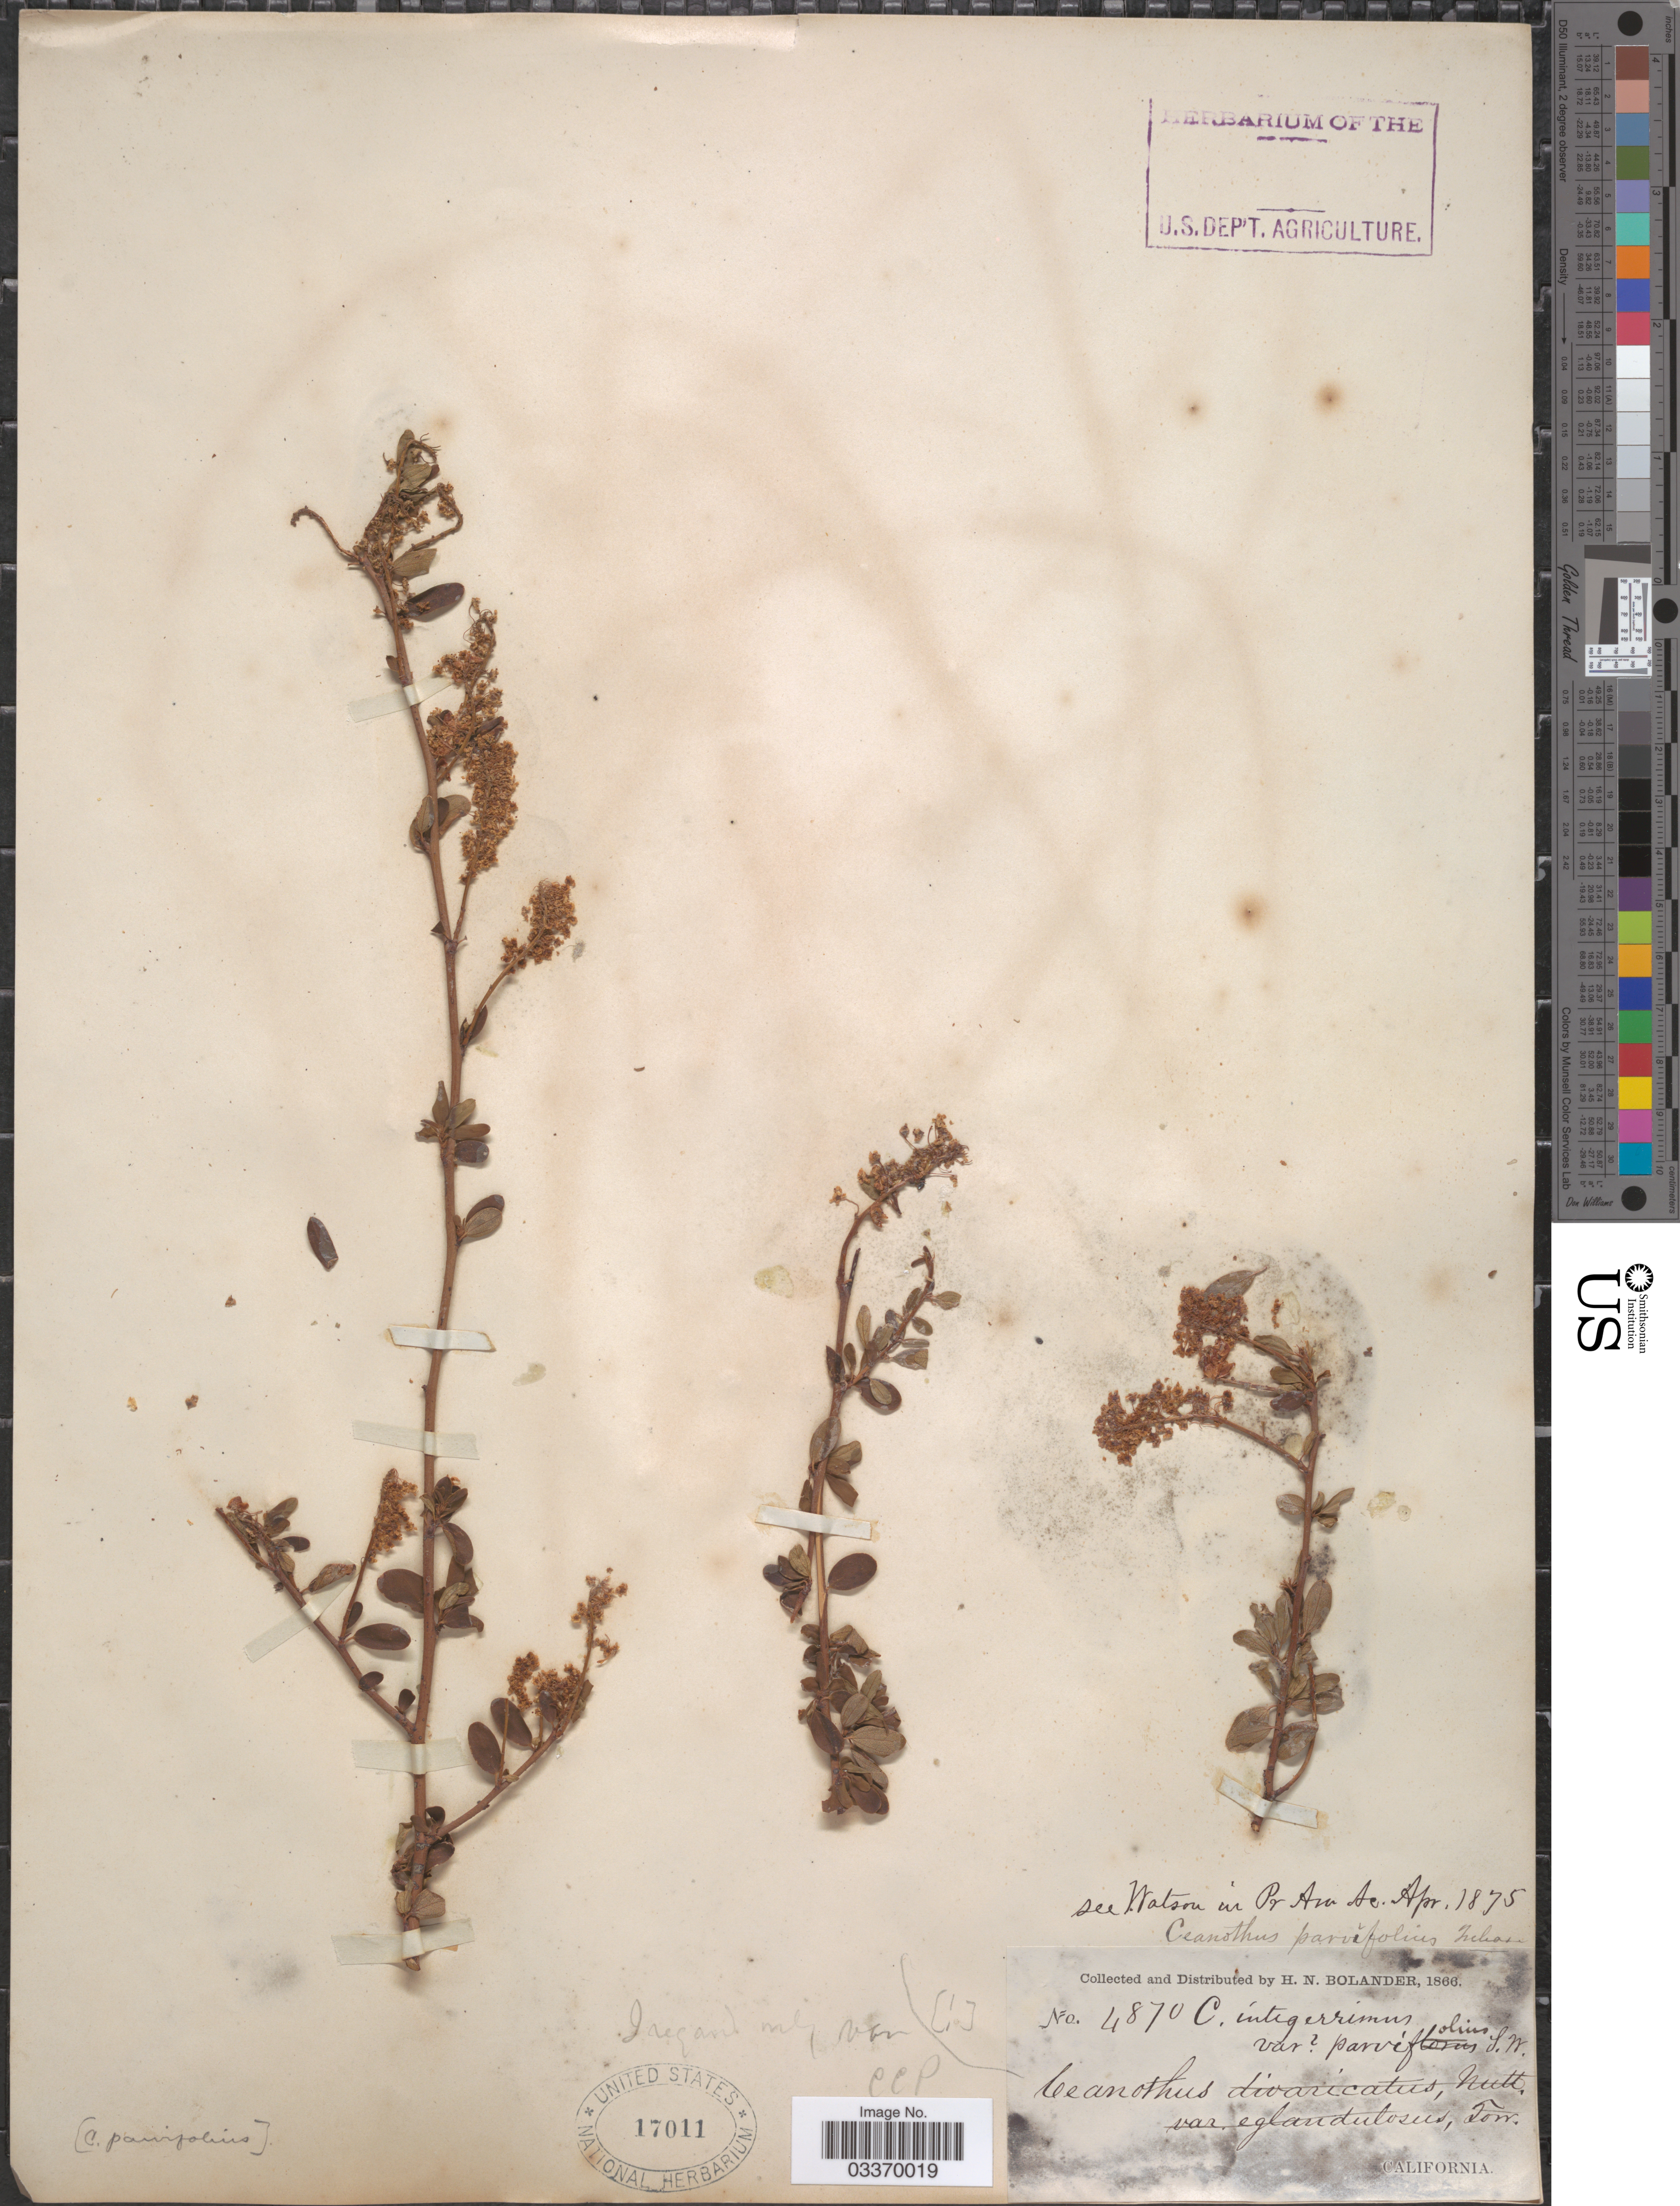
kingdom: Plantae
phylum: Tracheophyta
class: Magnoliopsida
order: Rosales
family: Rhamnaceae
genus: Ceanothus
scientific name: Ceanothus parvifolius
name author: (S. Watson) Trel.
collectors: H. Bolander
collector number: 4870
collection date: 1866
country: United States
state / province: California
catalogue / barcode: US 17011